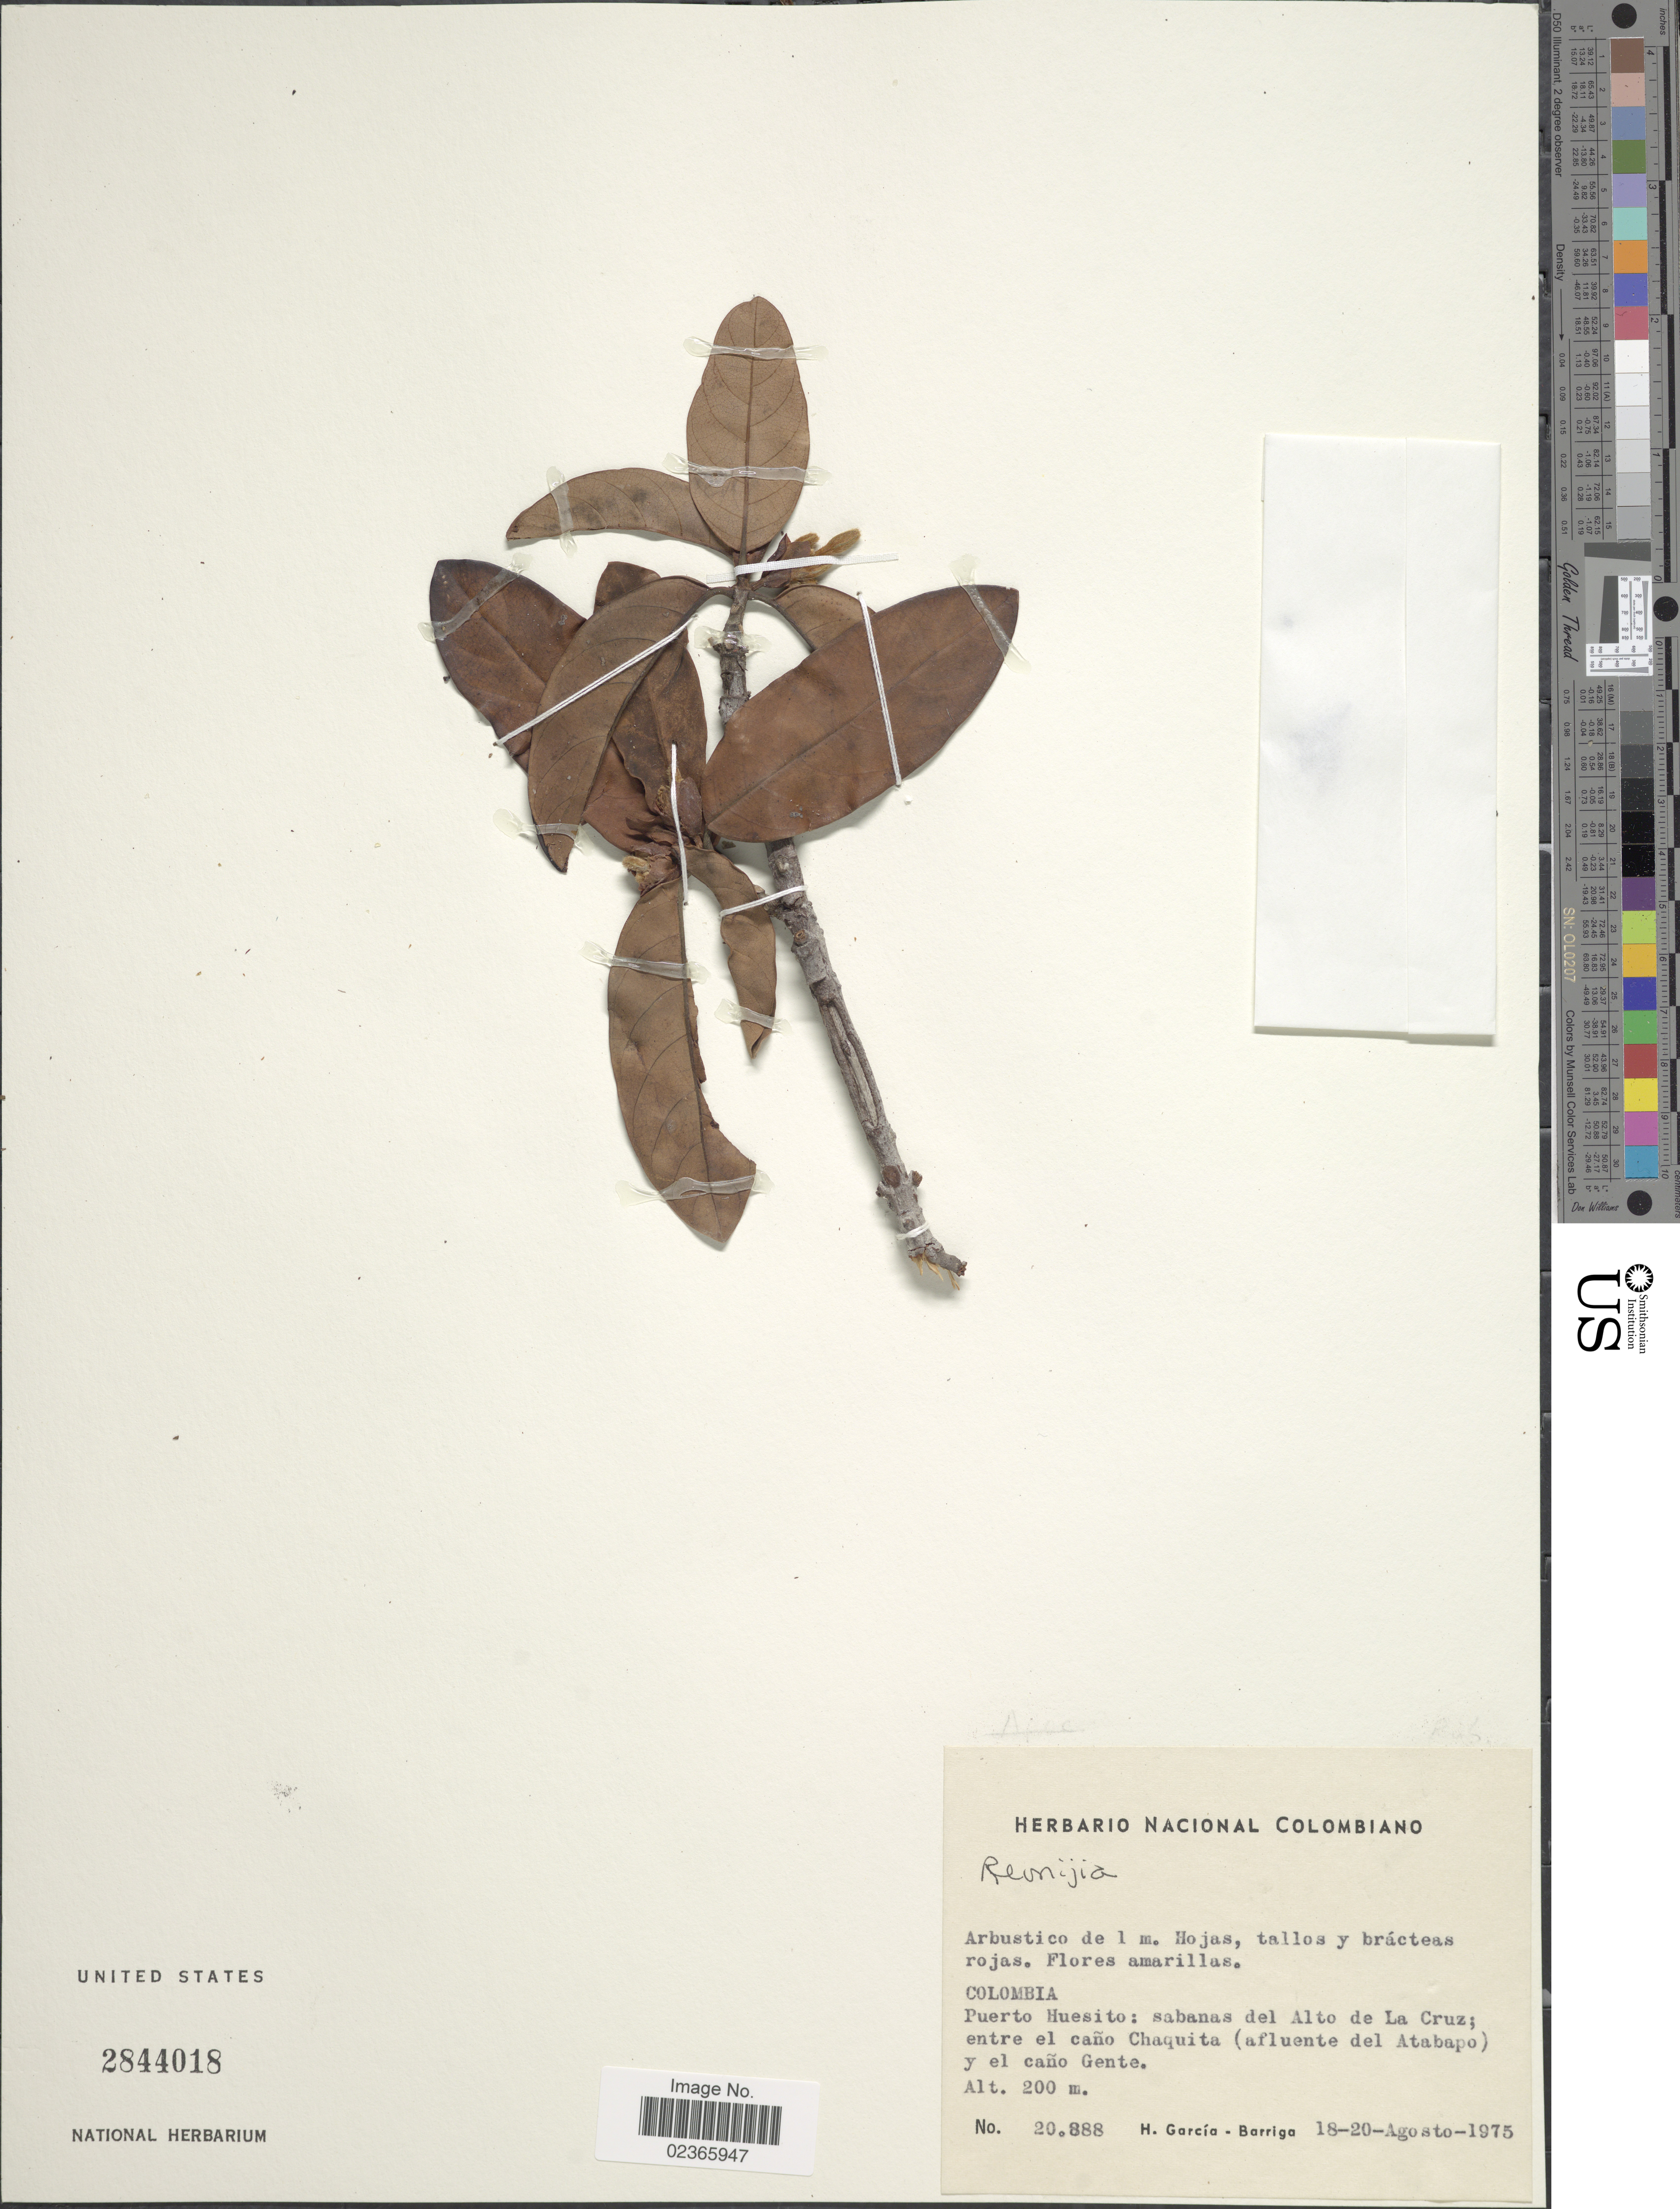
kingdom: Plantae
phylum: Tracheophyta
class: Magnoliopsida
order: Gentianales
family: Rubiaceae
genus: Remijia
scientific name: Remijia sp.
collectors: H. García Barriga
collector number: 20888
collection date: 1975-08-18/1975-08-20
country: Colombia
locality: Colombia Huesito: sabanas del Alto de La Cruz; entre el cano Chaquita (afluente del Atabapo) y el cano Gente.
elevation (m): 200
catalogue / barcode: US 2844018